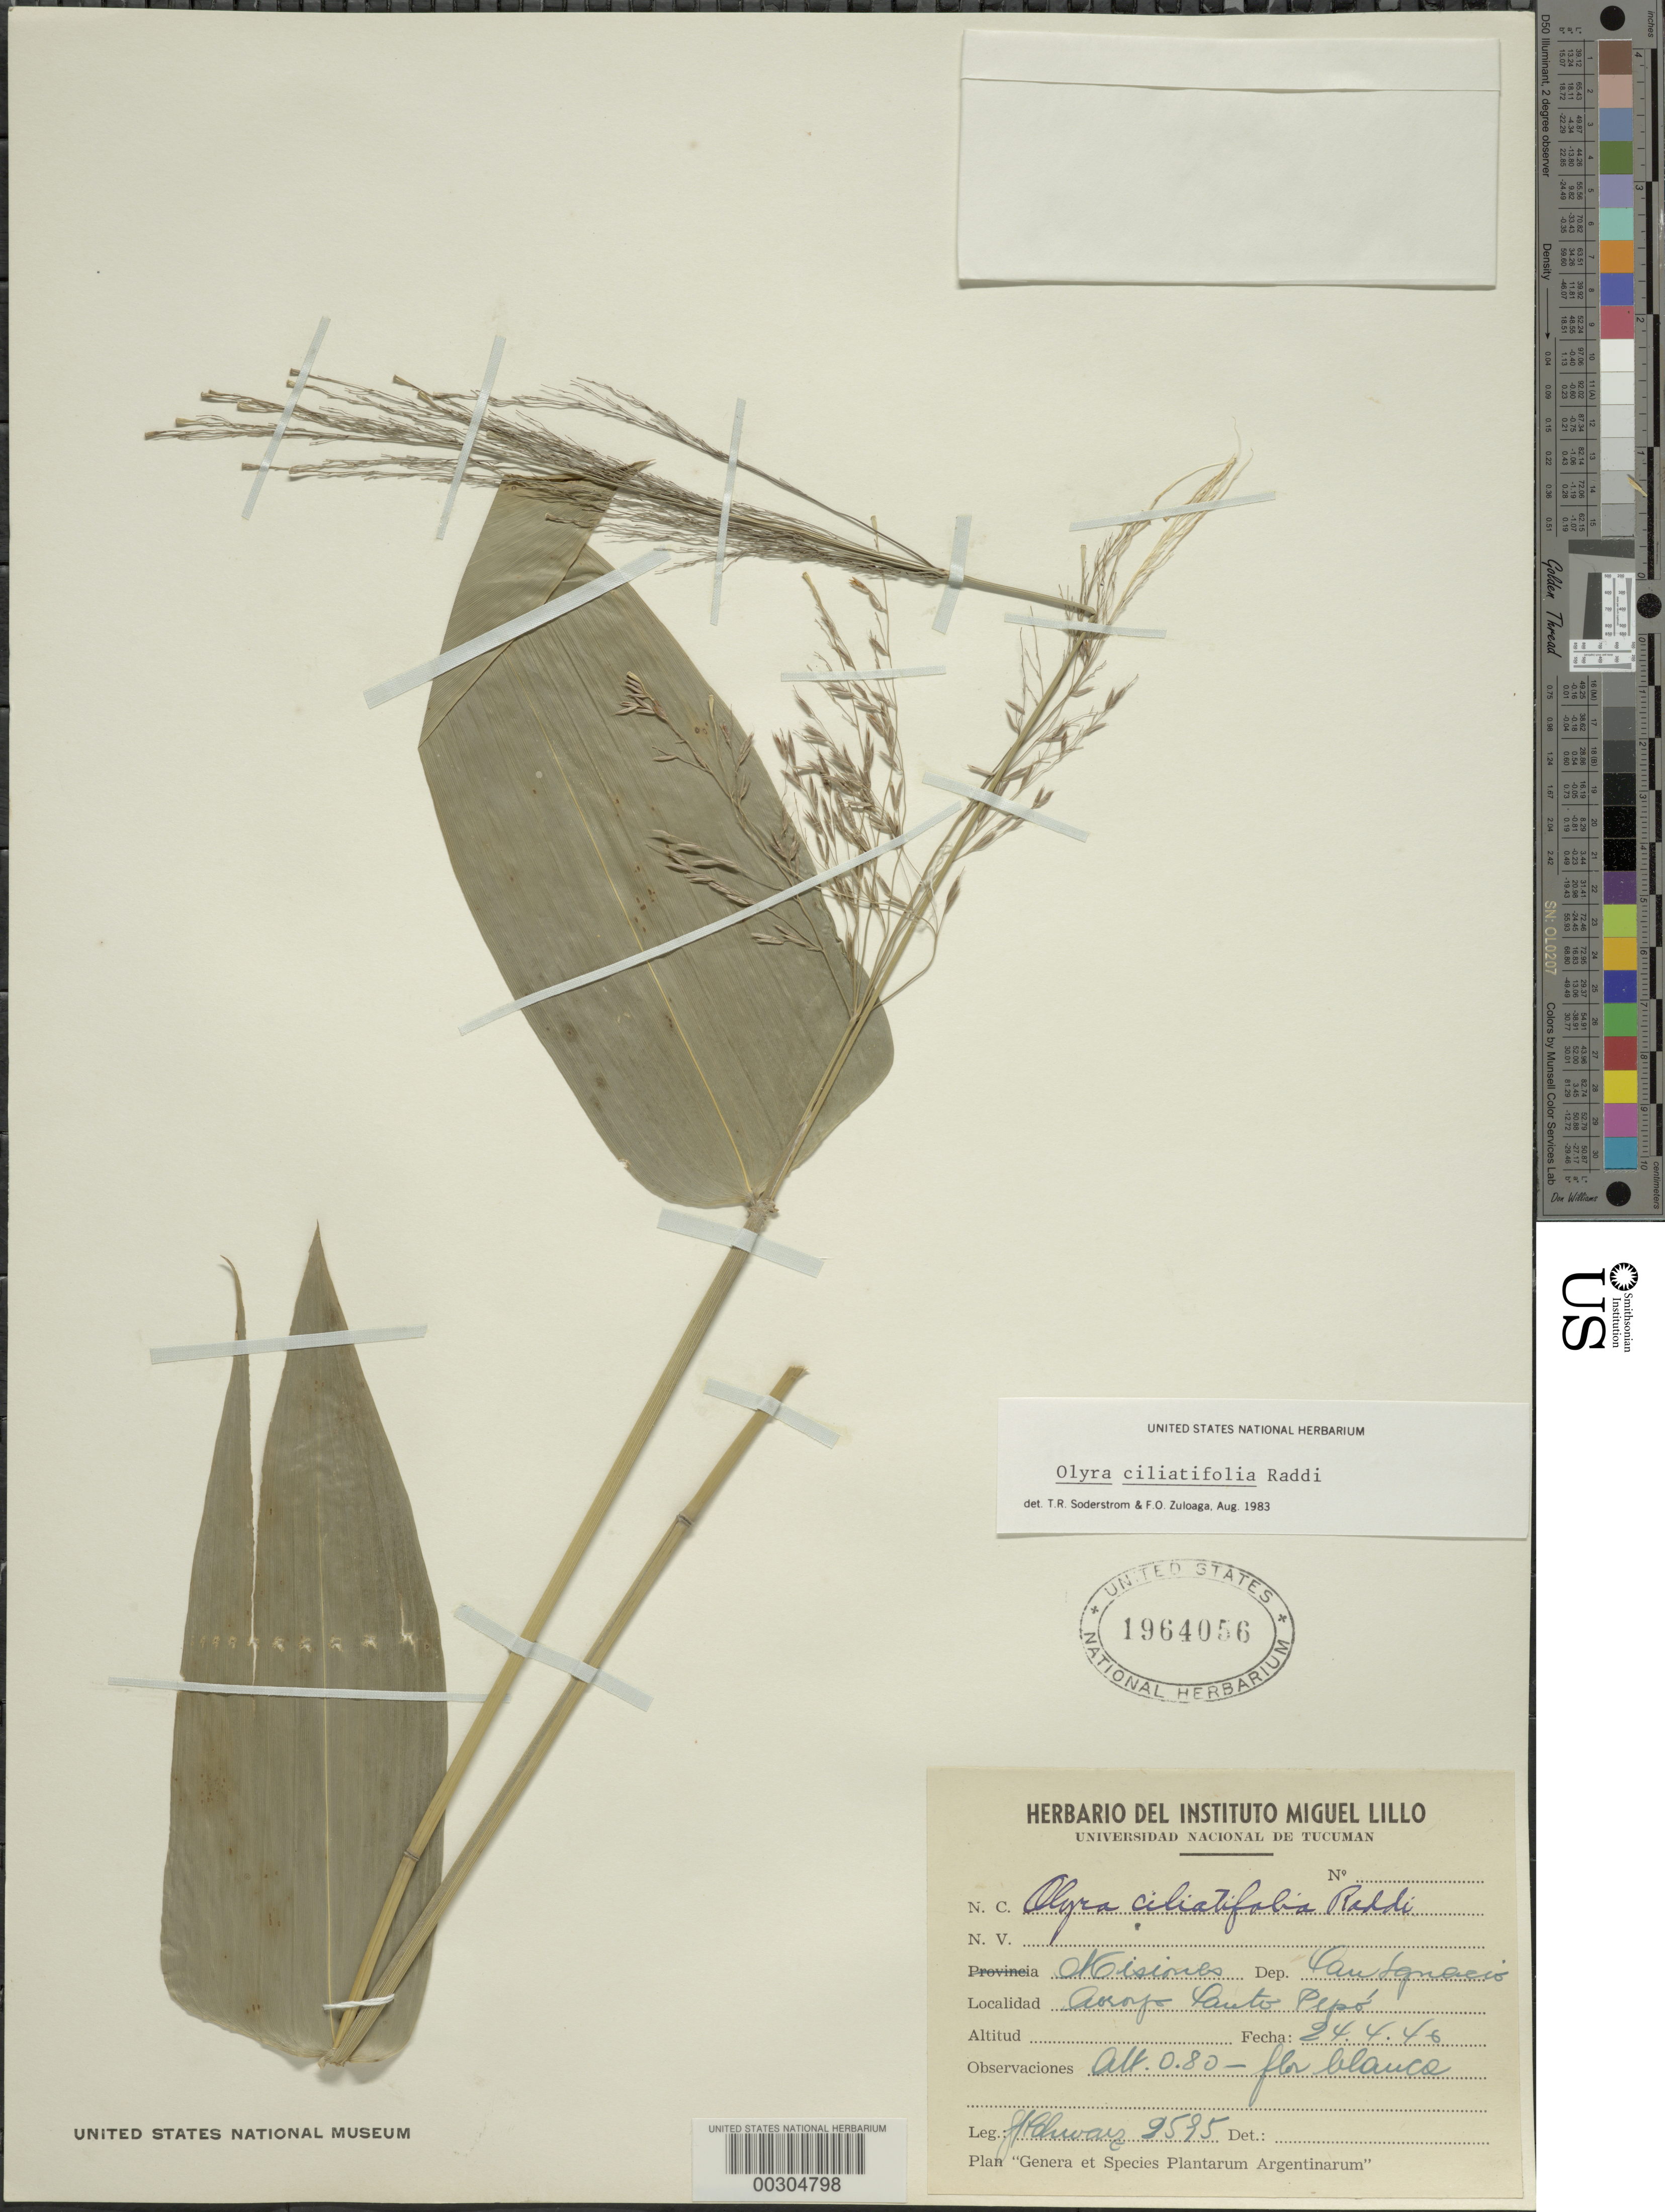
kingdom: Plantae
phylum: Tracheophyta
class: Liliopsida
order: Poales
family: Poaceae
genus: Olyra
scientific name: Olyra ciliatifolia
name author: Raddi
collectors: J. Schwartz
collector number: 2595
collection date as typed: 24 Apr 1946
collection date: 1946-04-24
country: Argentina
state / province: Misiones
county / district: San Ignacio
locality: Pauto pipo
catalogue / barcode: US 1964056